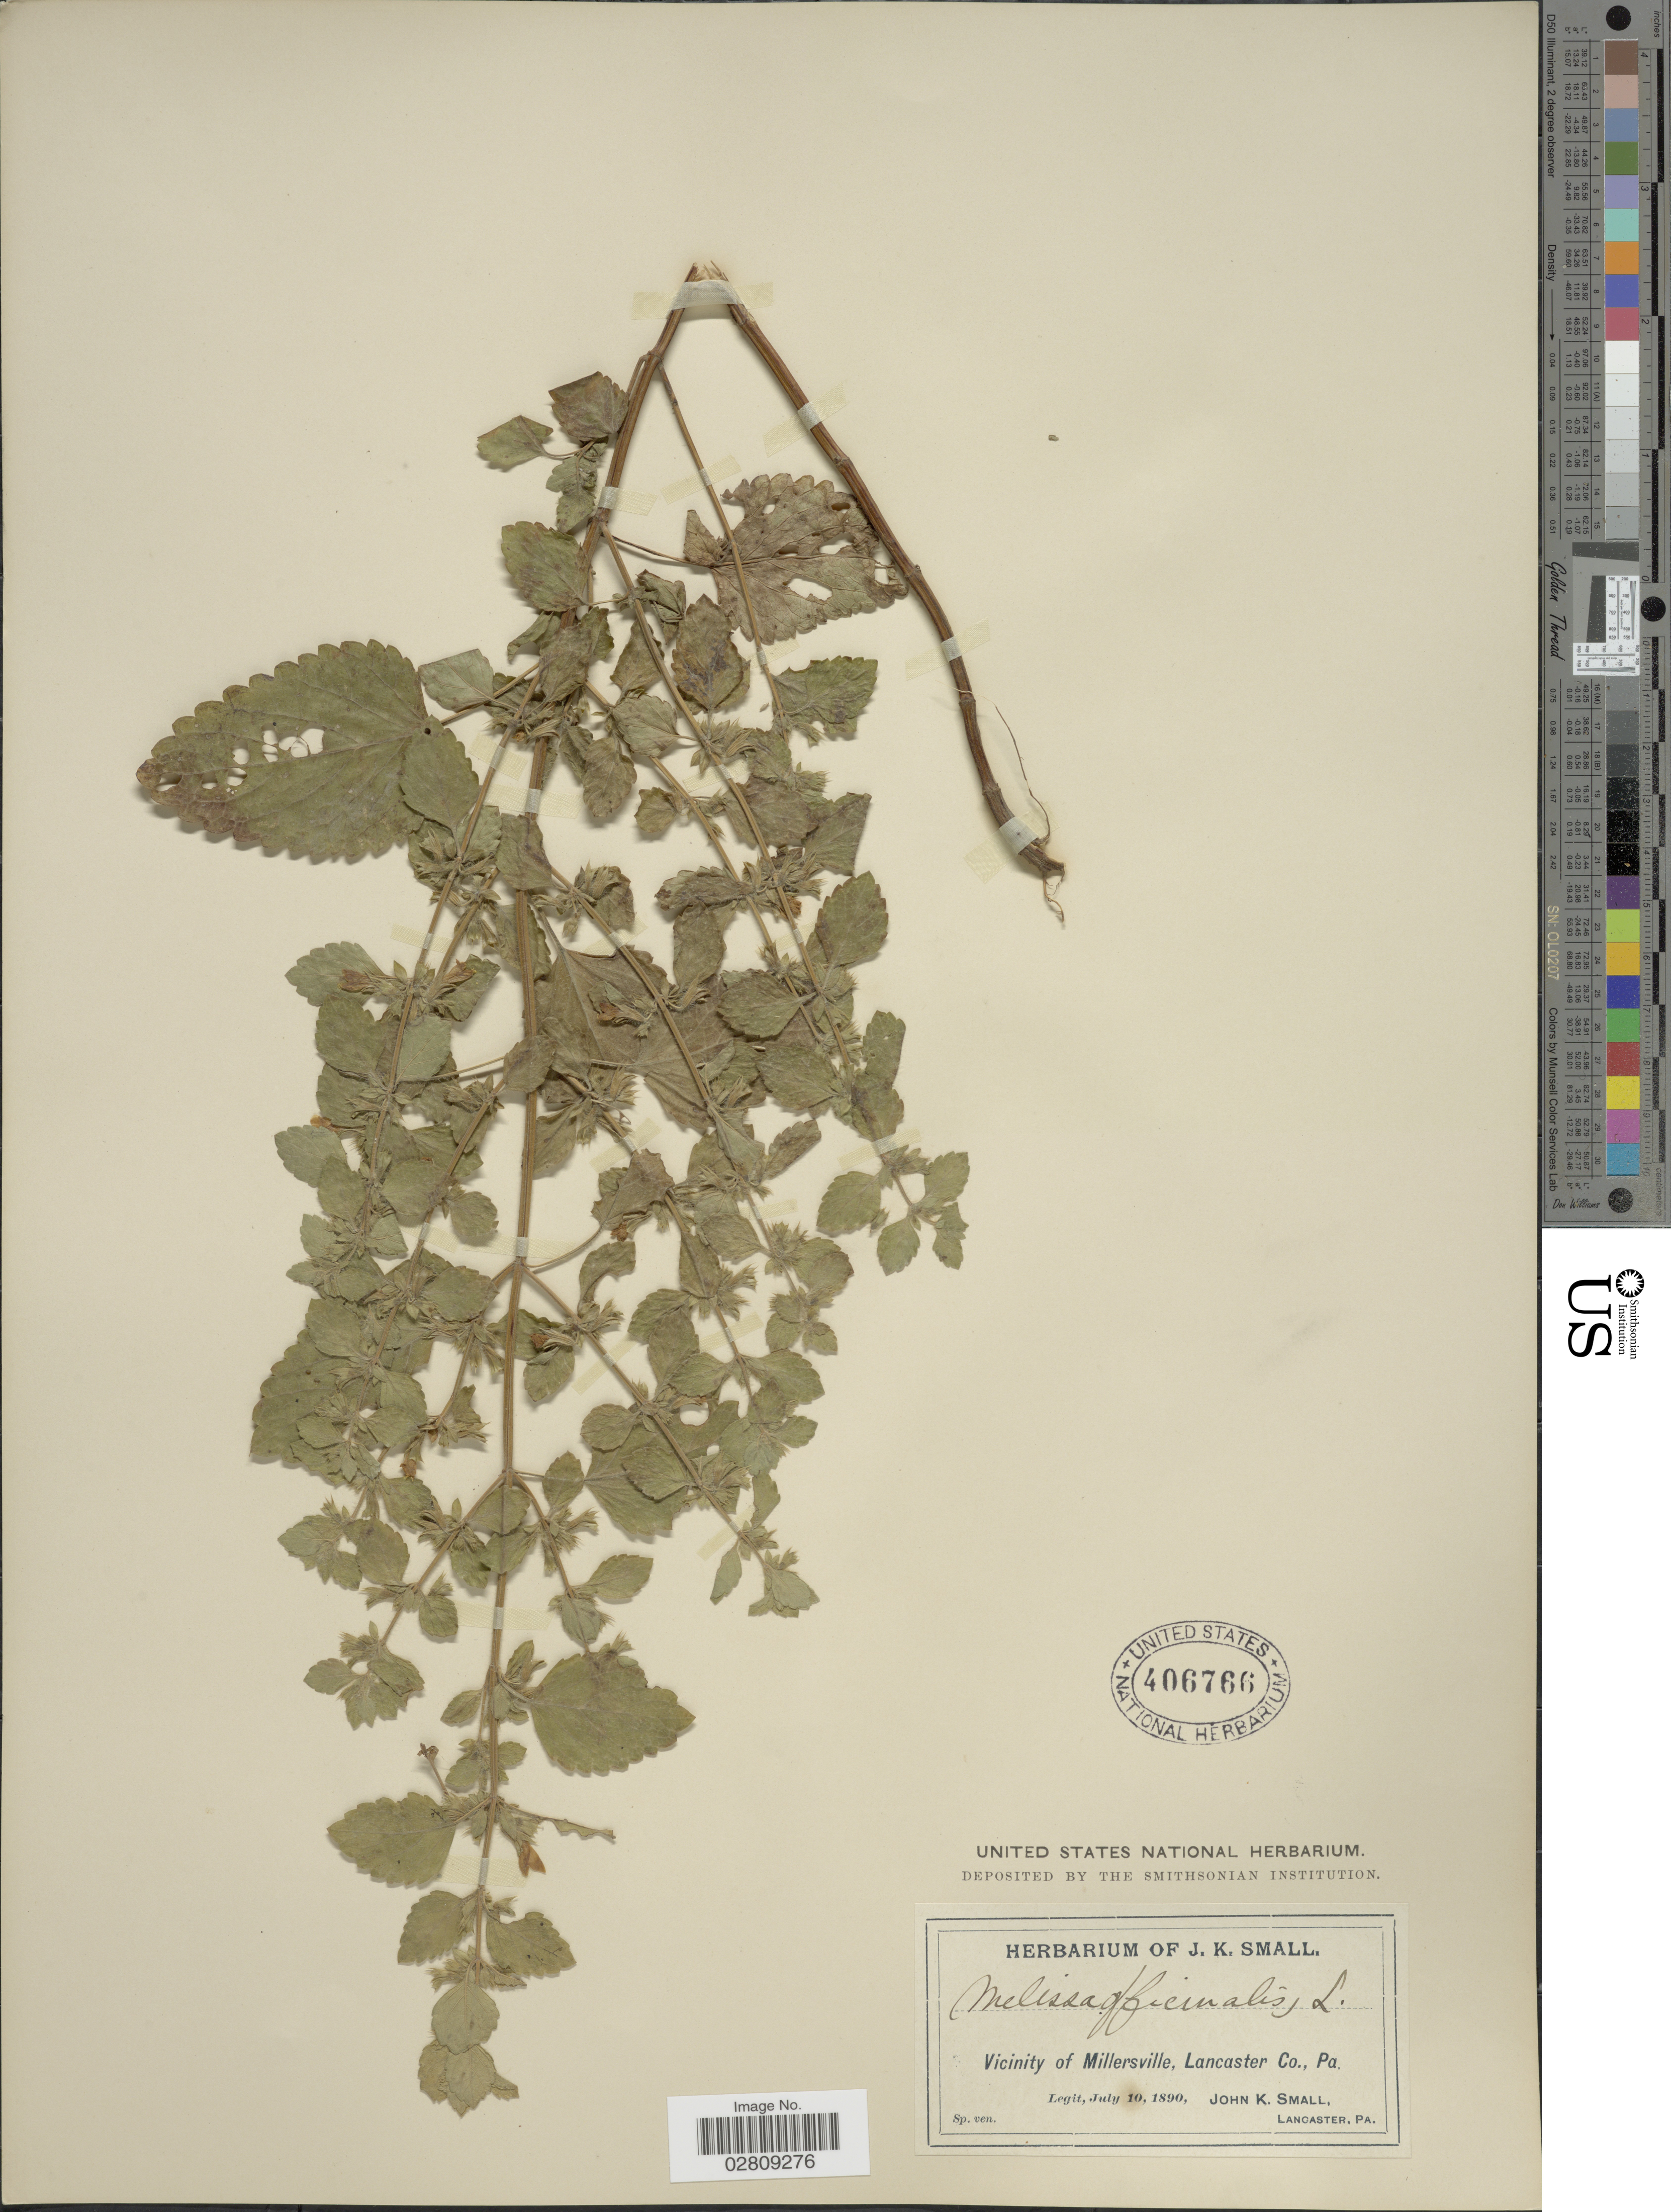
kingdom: Plantae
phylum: Tracheophyta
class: Magnoliopsida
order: Lamiales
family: Lamiaceae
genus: Melissa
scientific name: Melissa officinalis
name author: L.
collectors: J. K. Small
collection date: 1890-07-10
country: United States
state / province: Pennsylvania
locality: Vicinity of Millersville, Lancaster Co.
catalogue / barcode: US 406766